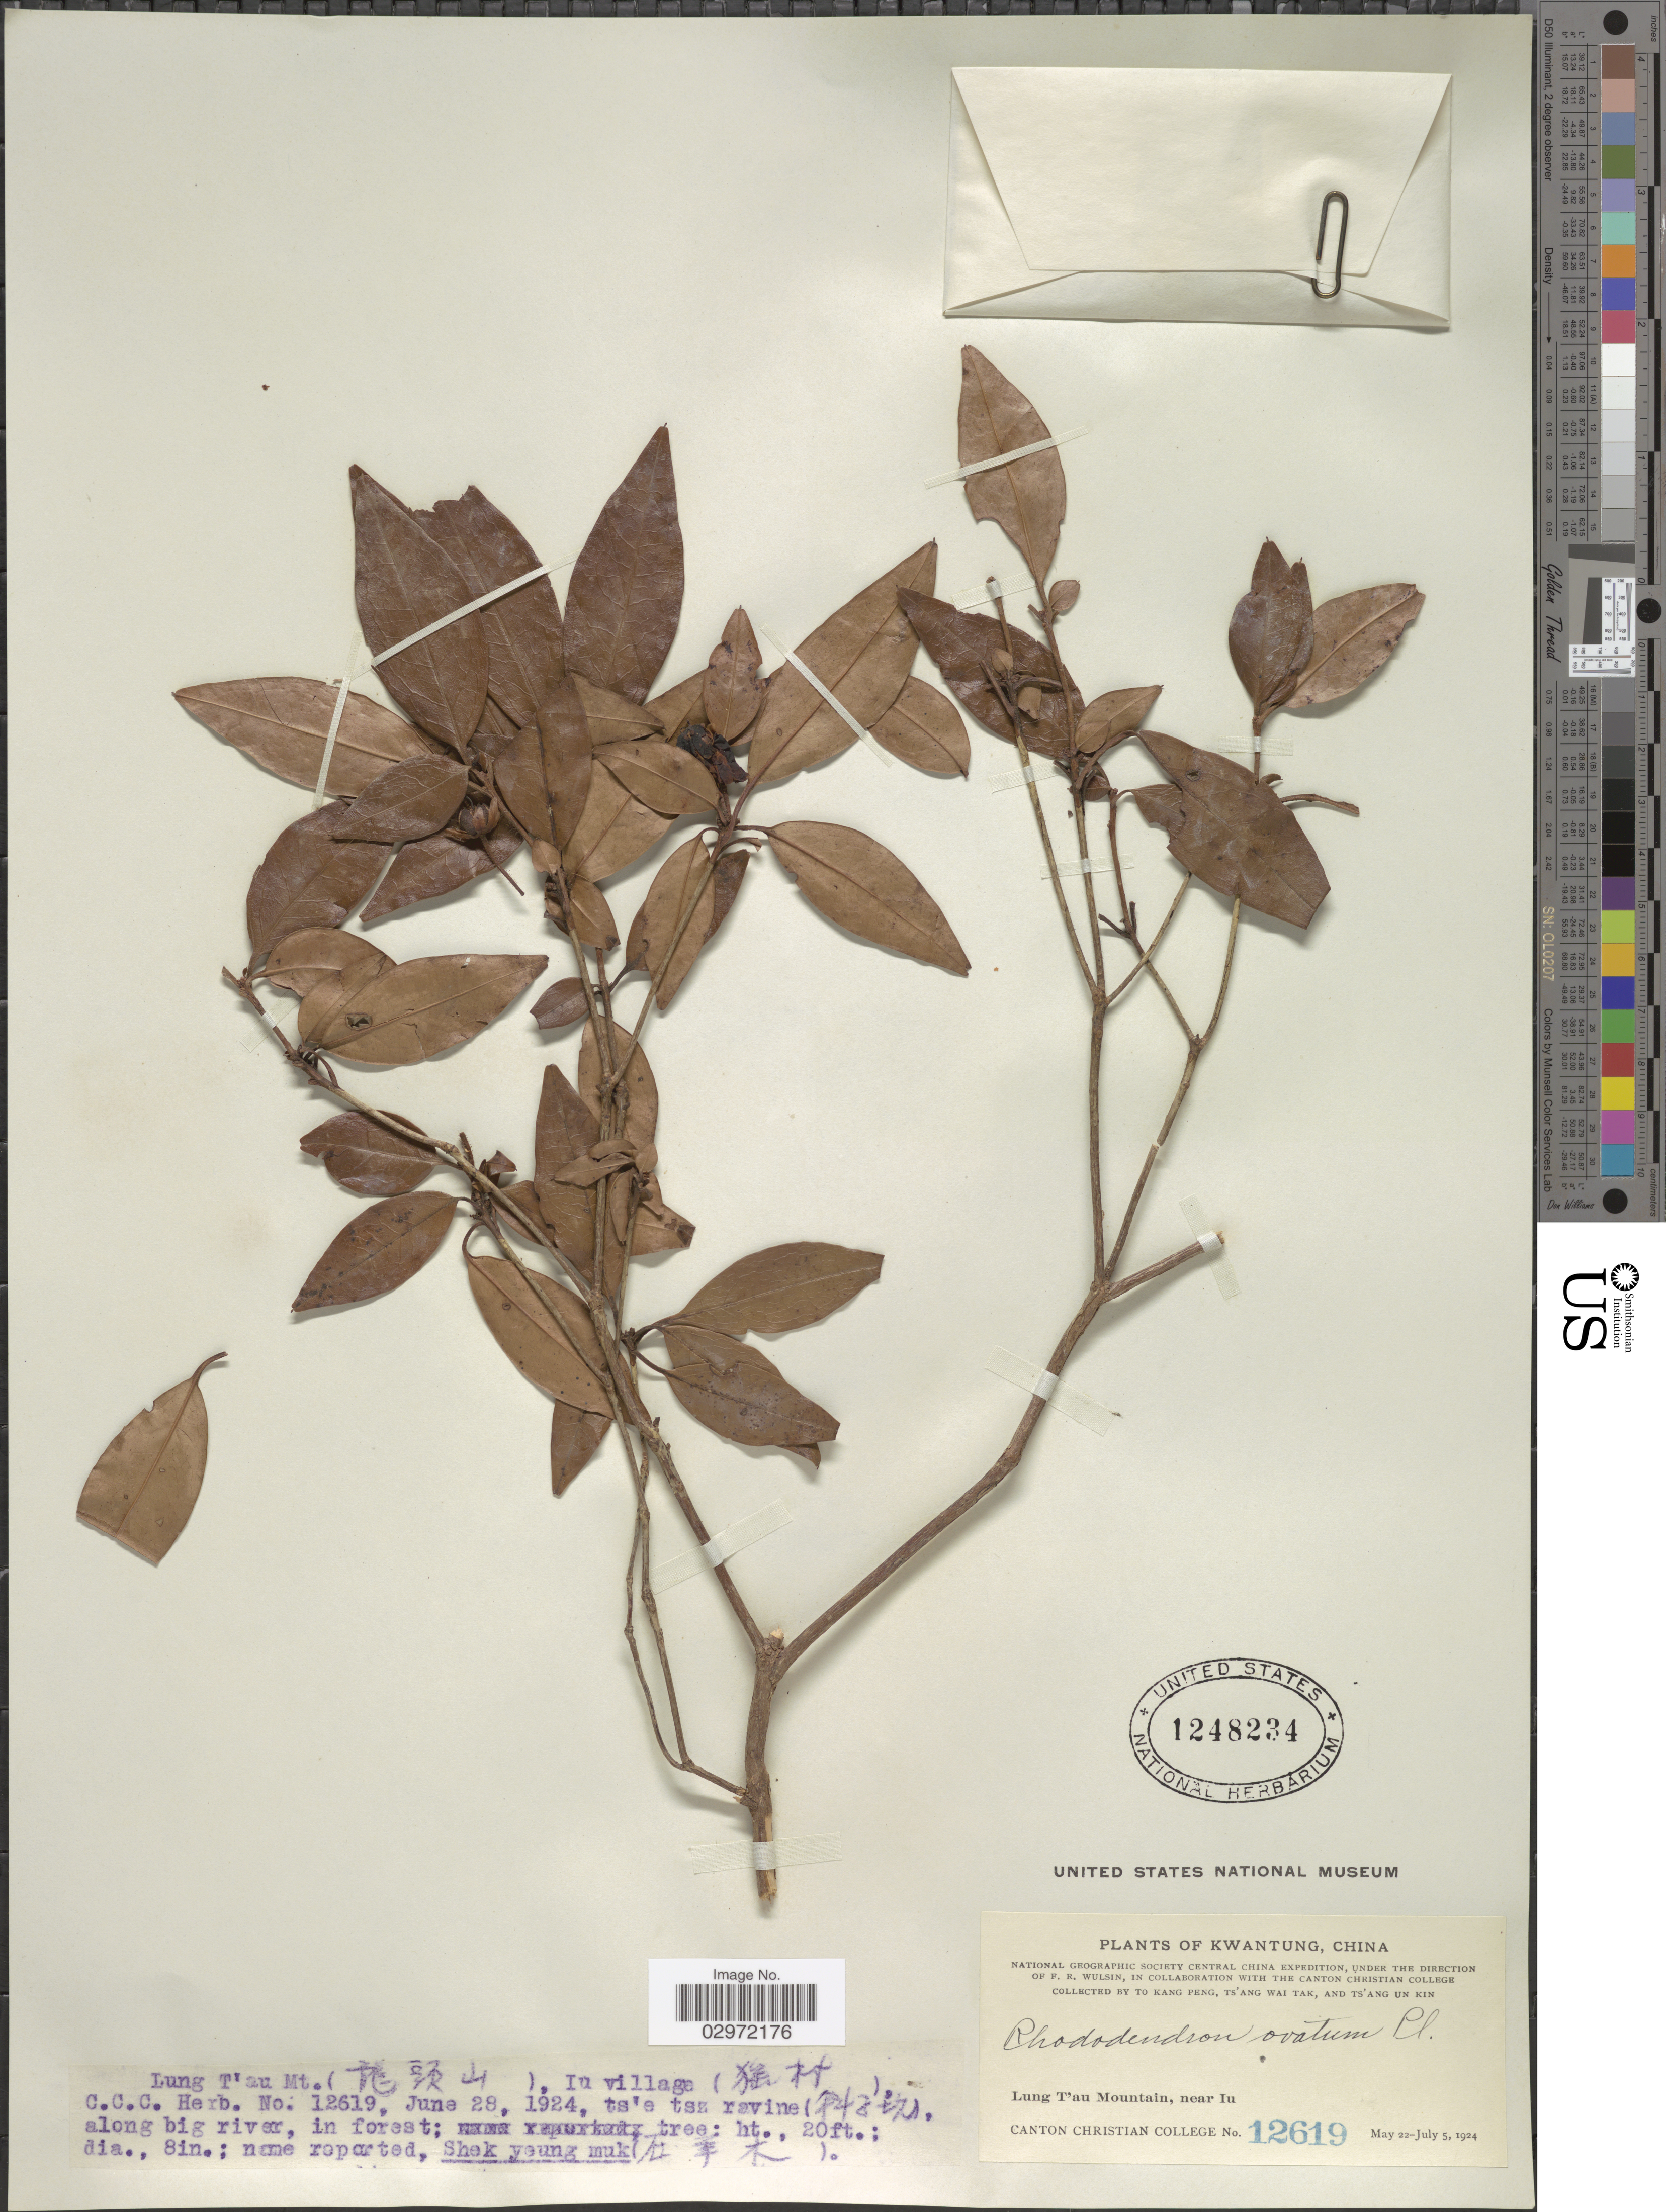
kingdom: Plantae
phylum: Tracheophyta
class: Magnoliopsida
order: Ericales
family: Ericaceae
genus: Rhododendron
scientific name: Rhododendron ovatum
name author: (Lindl.) Planch. ex Maxim.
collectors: T. K. Peng, W. T. Tsang & Ts' Ang Un Kin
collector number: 12619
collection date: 1924-06-28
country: China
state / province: Guangdong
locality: Kwangtung. Lung T'au Mountain, near Iu. Iu villag, ts'e tsz ravine, along big river.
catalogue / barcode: US 1248234